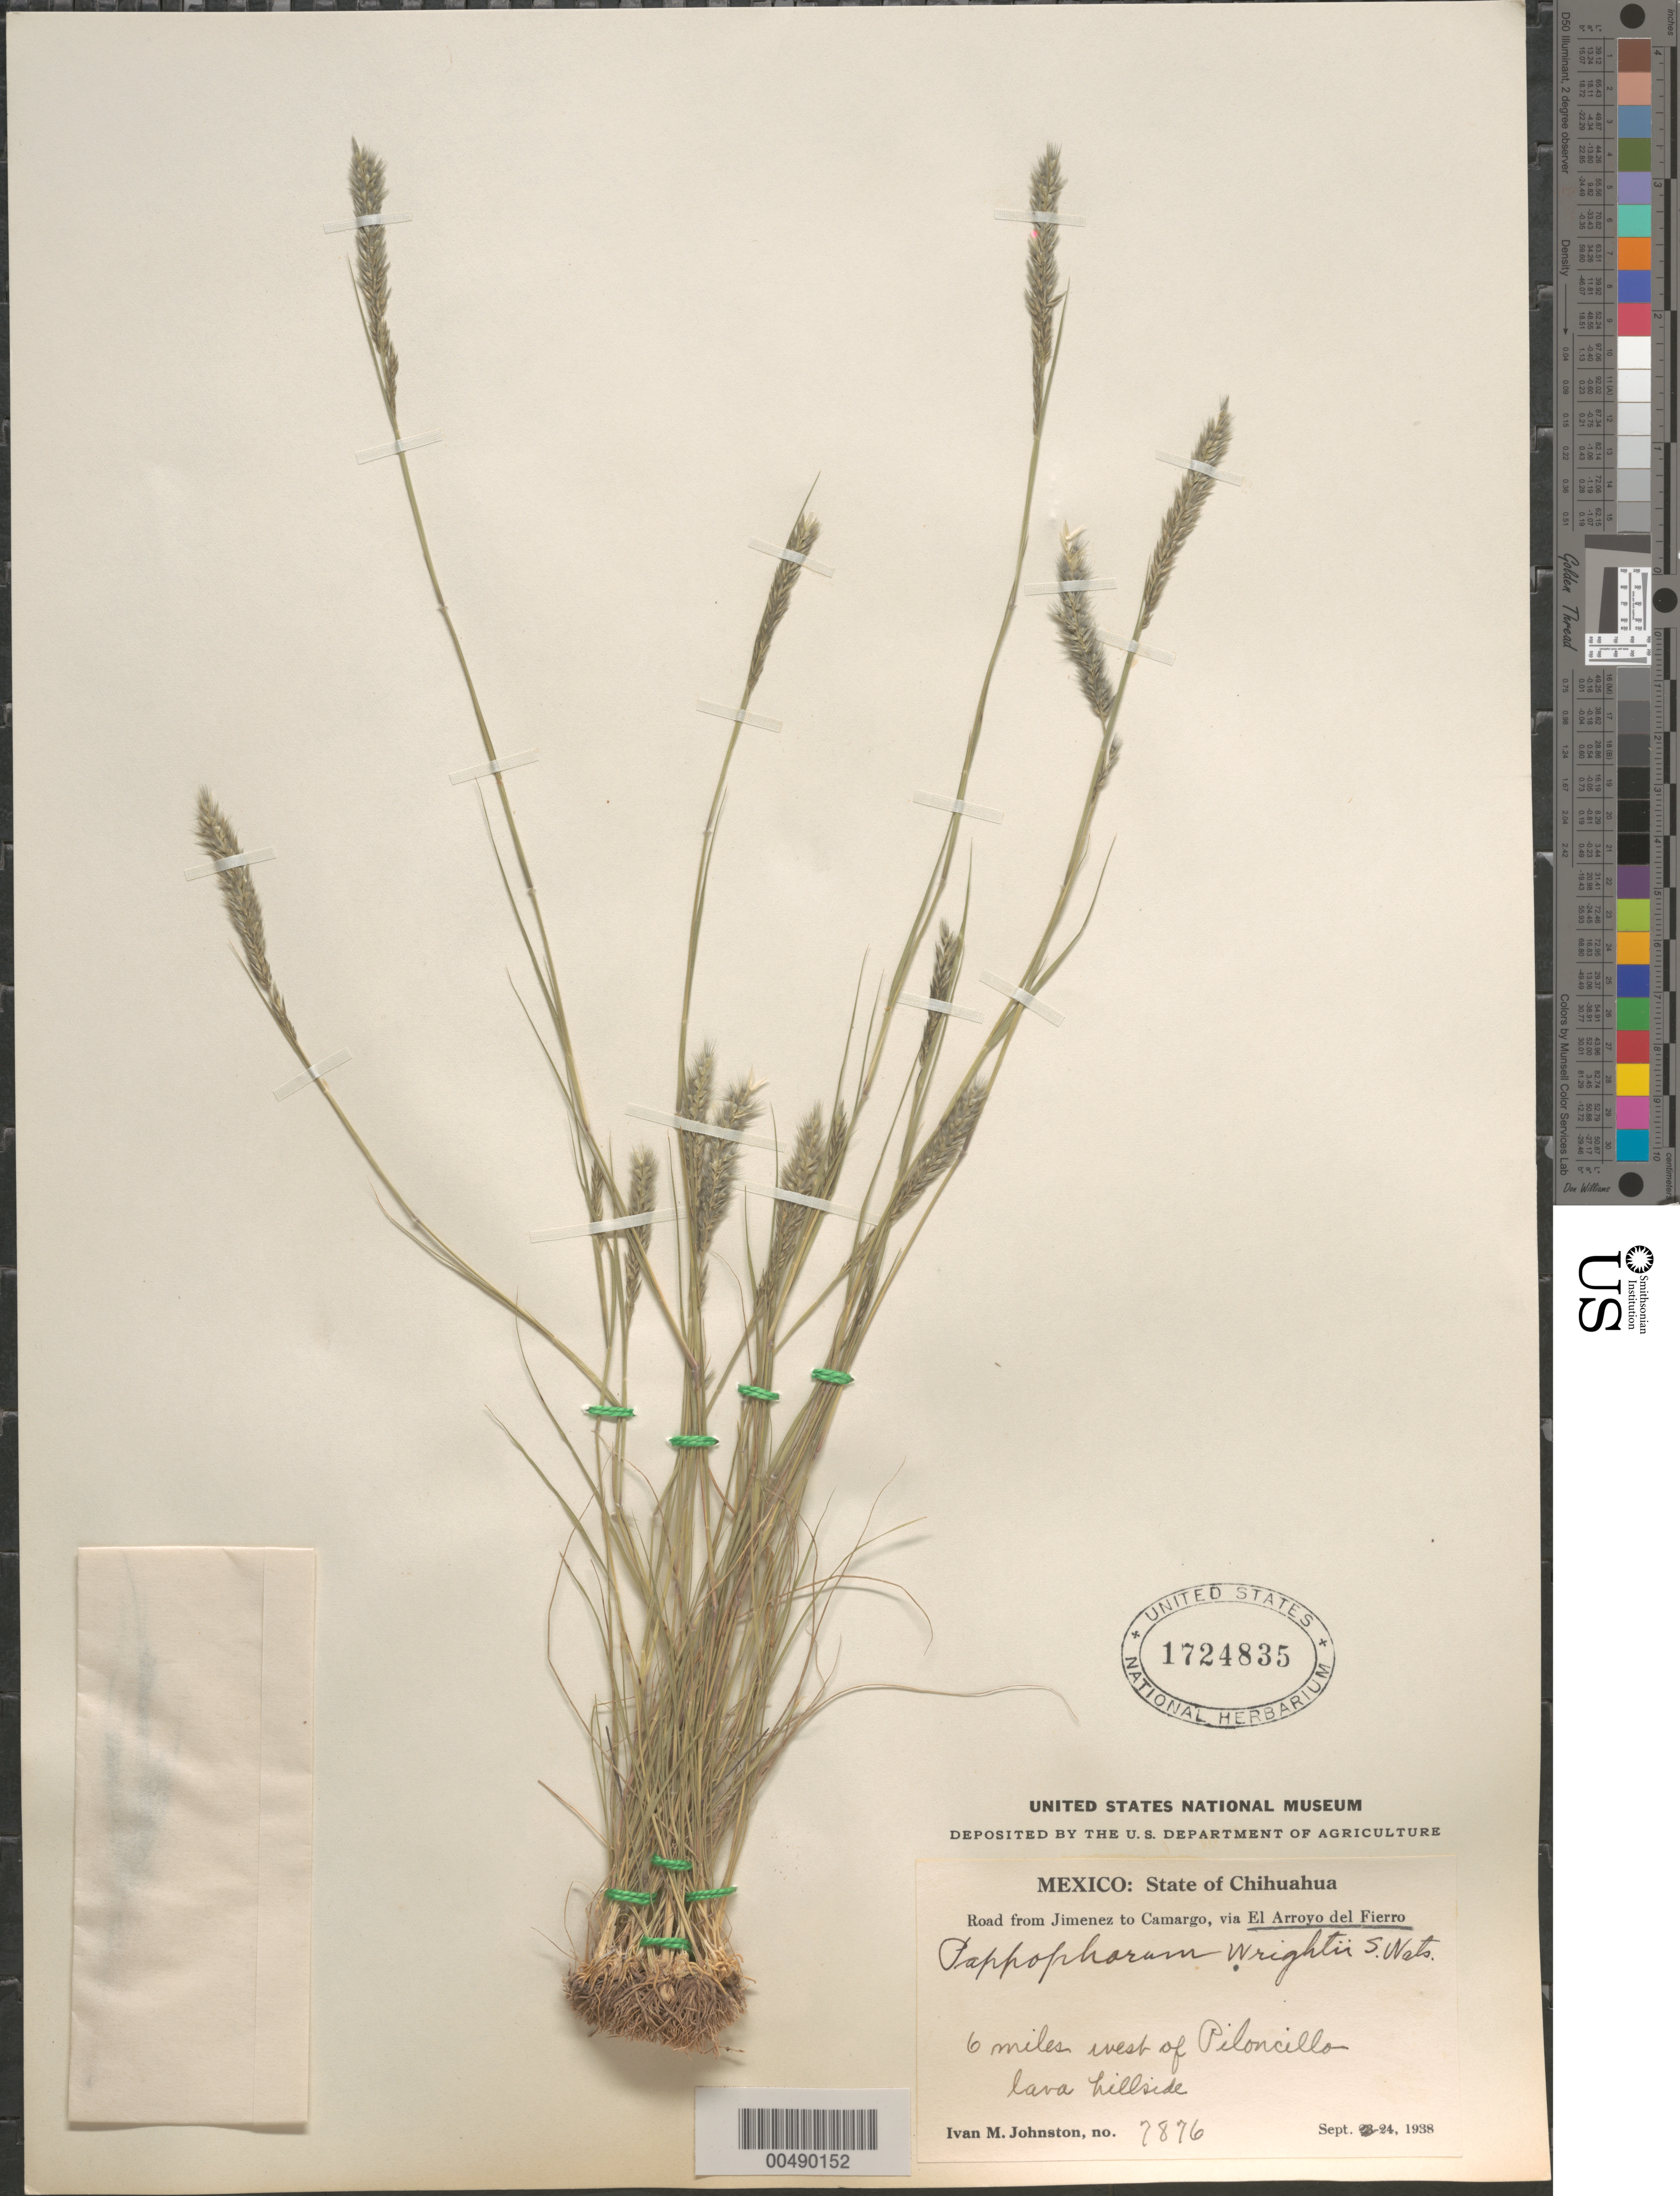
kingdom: Plantae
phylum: Tracheophyta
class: Liliopsida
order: Poales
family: Poaceae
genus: Enneapogon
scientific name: Enneapogon desvauxii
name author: P. Beauv.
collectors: I.M. Johnston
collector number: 7876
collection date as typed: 24 Sep 1938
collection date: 1938-09-24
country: Mexico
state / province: Chihuahua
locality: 6 mi W of Piloncillo, rd from Jimenez to Camargo, via El Arroyo del Fierro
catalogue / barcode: US 1724835